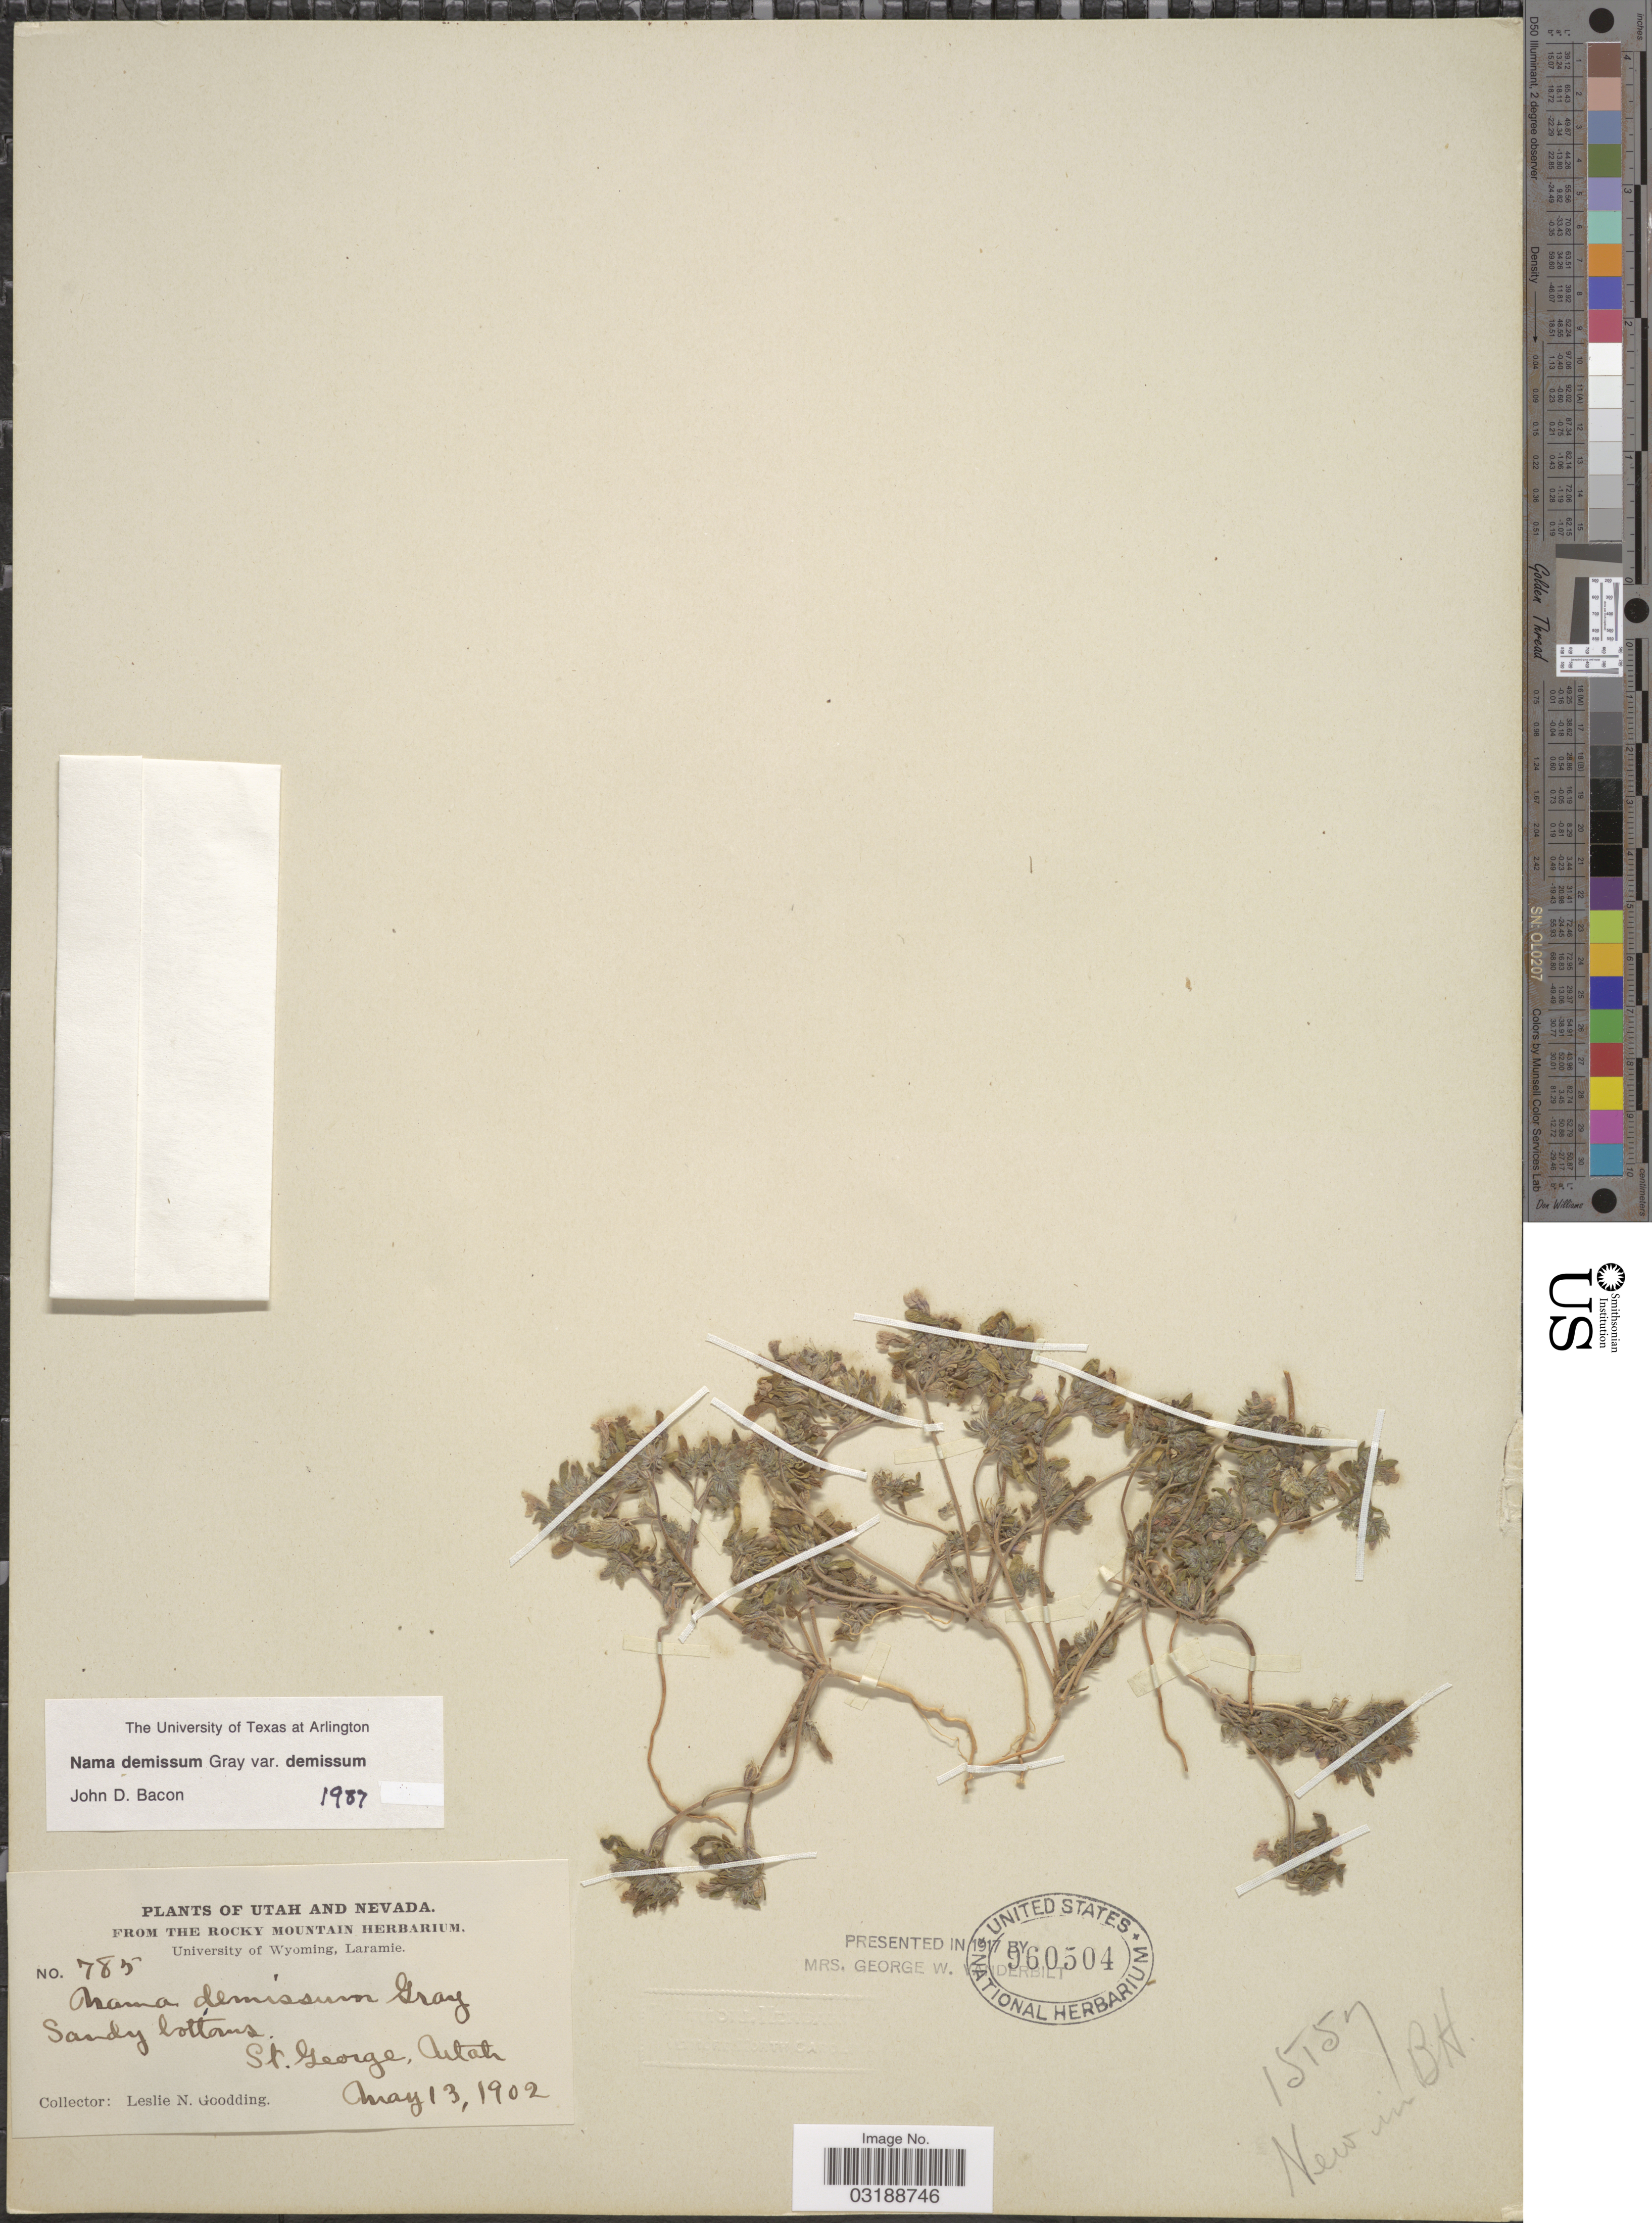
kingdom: Plantae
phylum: Tracheophyta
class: Magnoliopsida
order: Boraginales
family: Namaceae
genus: Nama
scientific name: Nama demissa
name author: A. Gray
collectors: L. N. Goodding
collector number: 785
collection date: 1902-05-13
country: United States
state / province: Utah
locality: St. George.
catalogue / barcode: US 960504